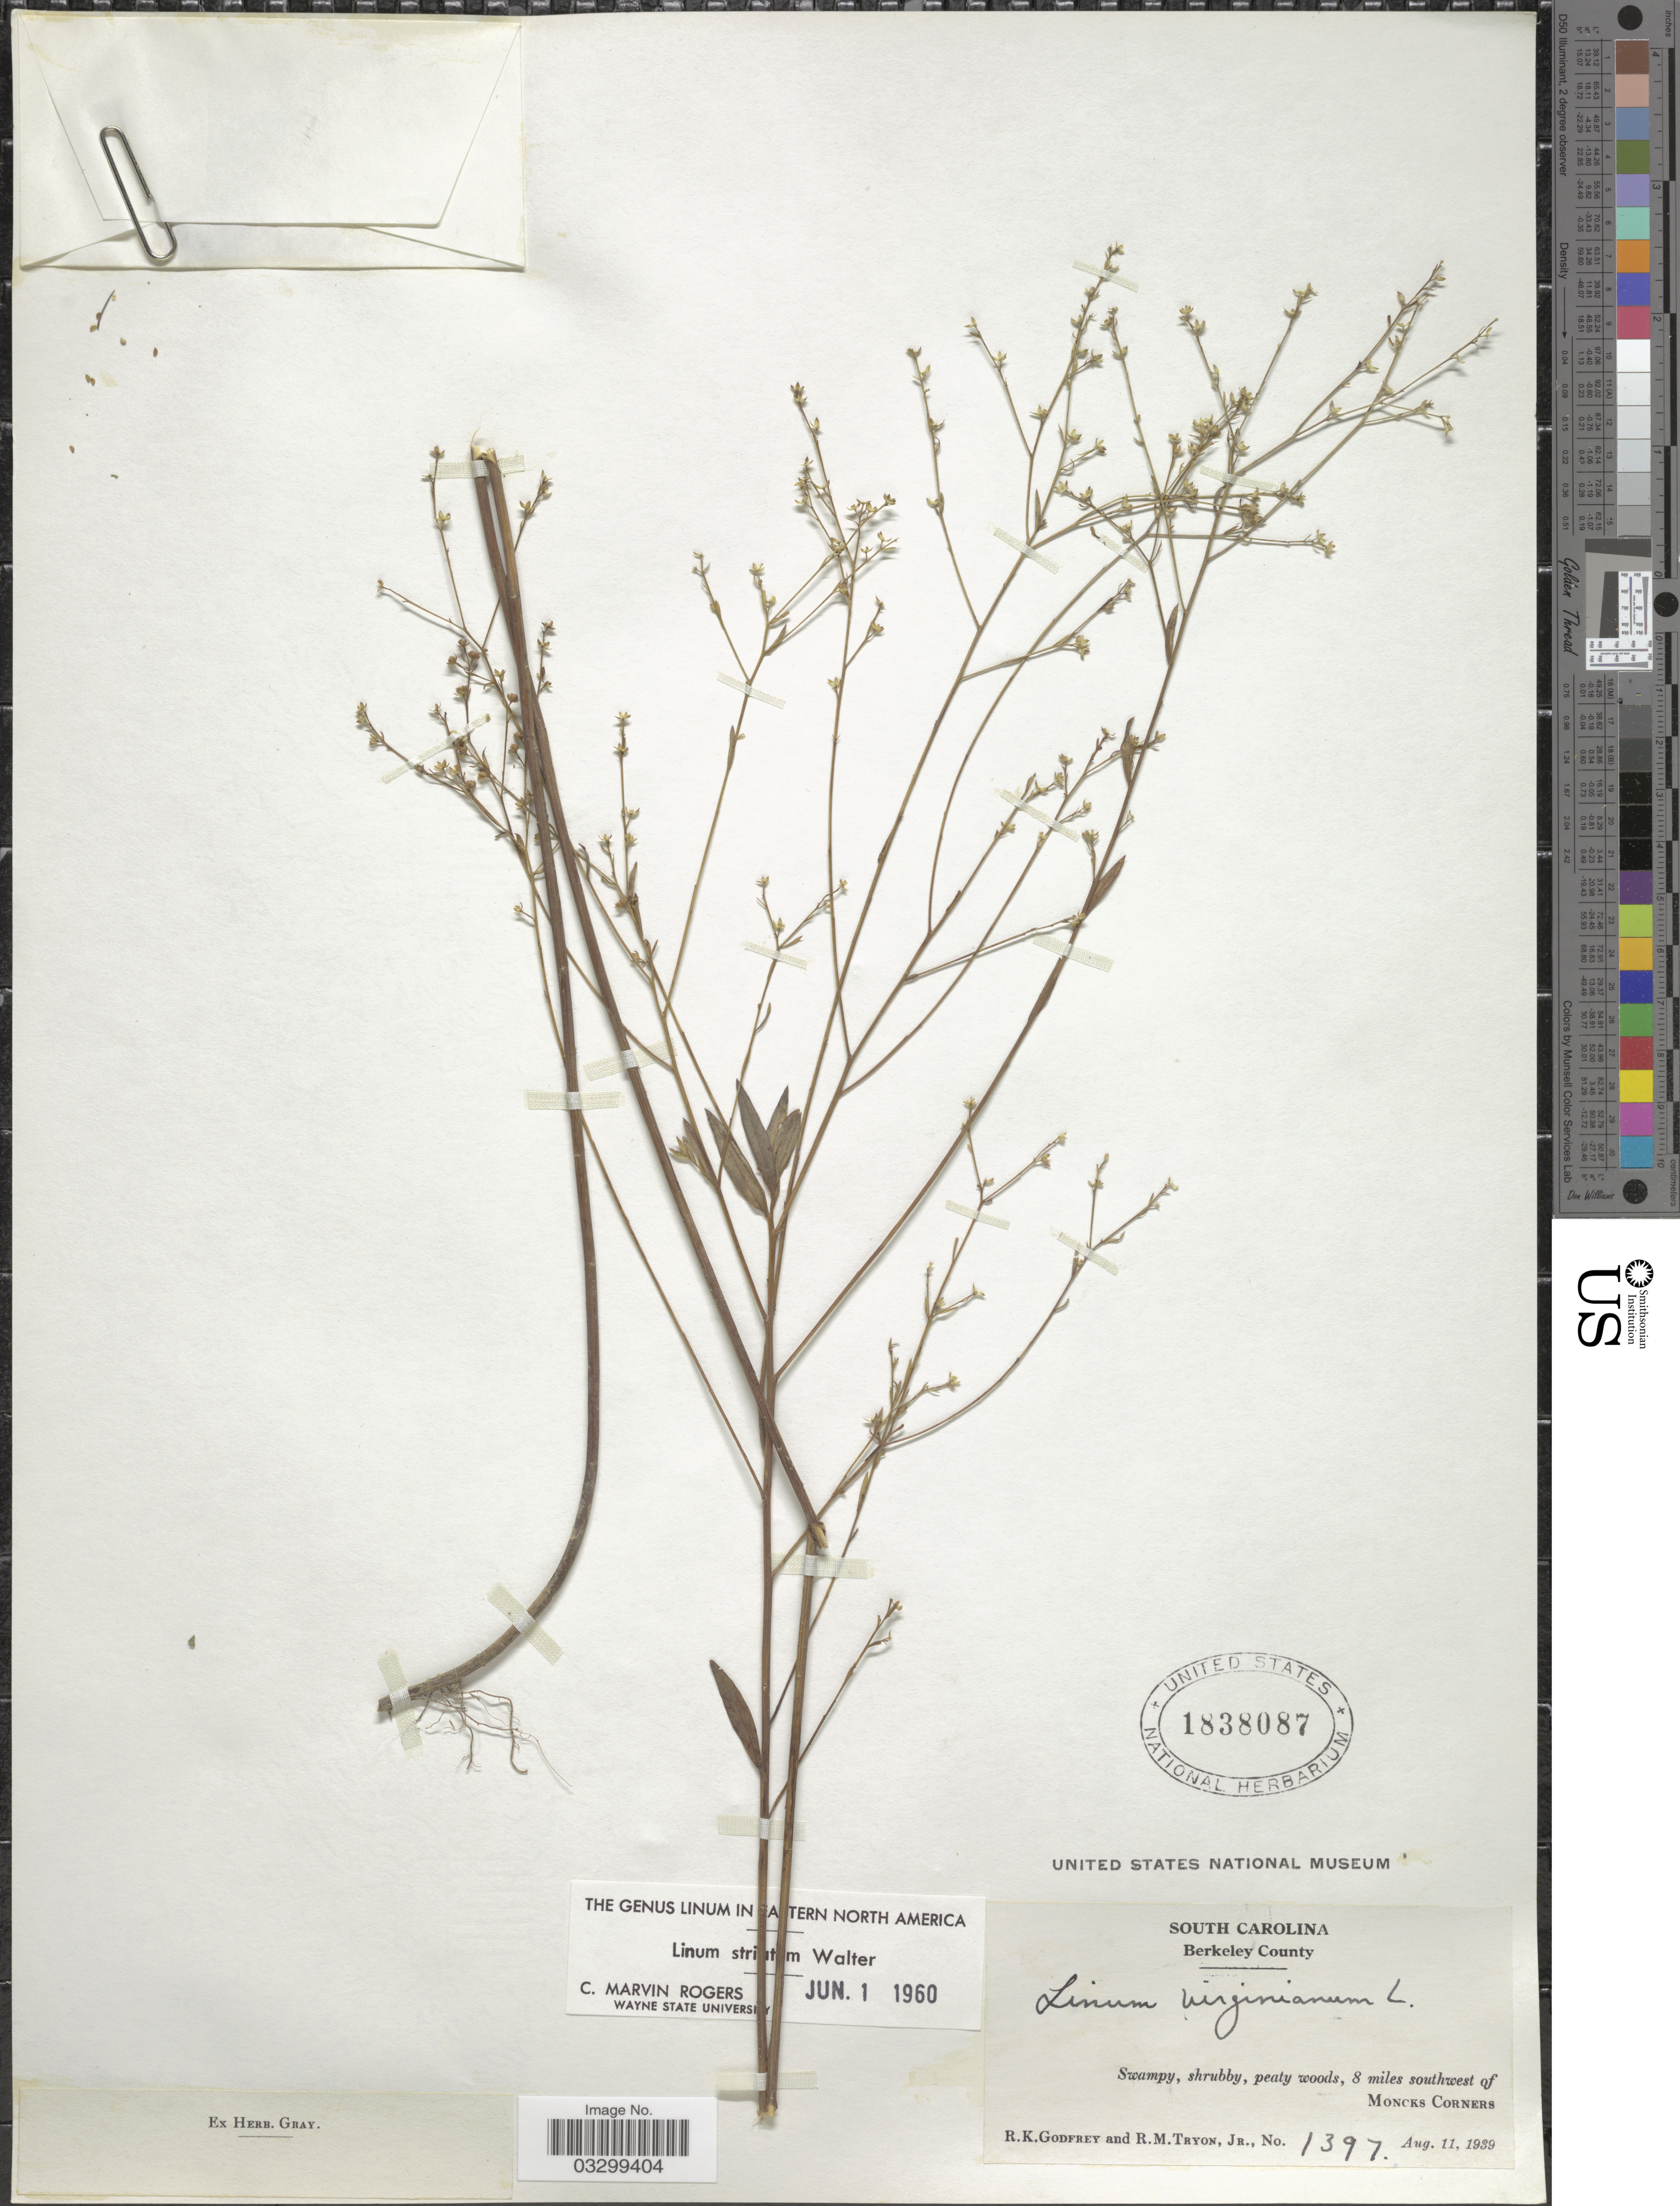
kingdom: Plantae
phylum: Tracheophyta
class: Magnoliopsida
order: Malpighiales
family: Linaceae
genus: Linum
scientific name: Linum striatum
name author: Walter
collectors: R. K. Godfrey & R. Tryon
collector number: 1397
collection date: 1939-08-11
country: United States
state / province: South Carolina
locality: Berkeley County. 8 miles southwest of Moncks Corners.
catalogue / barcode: US 1838087